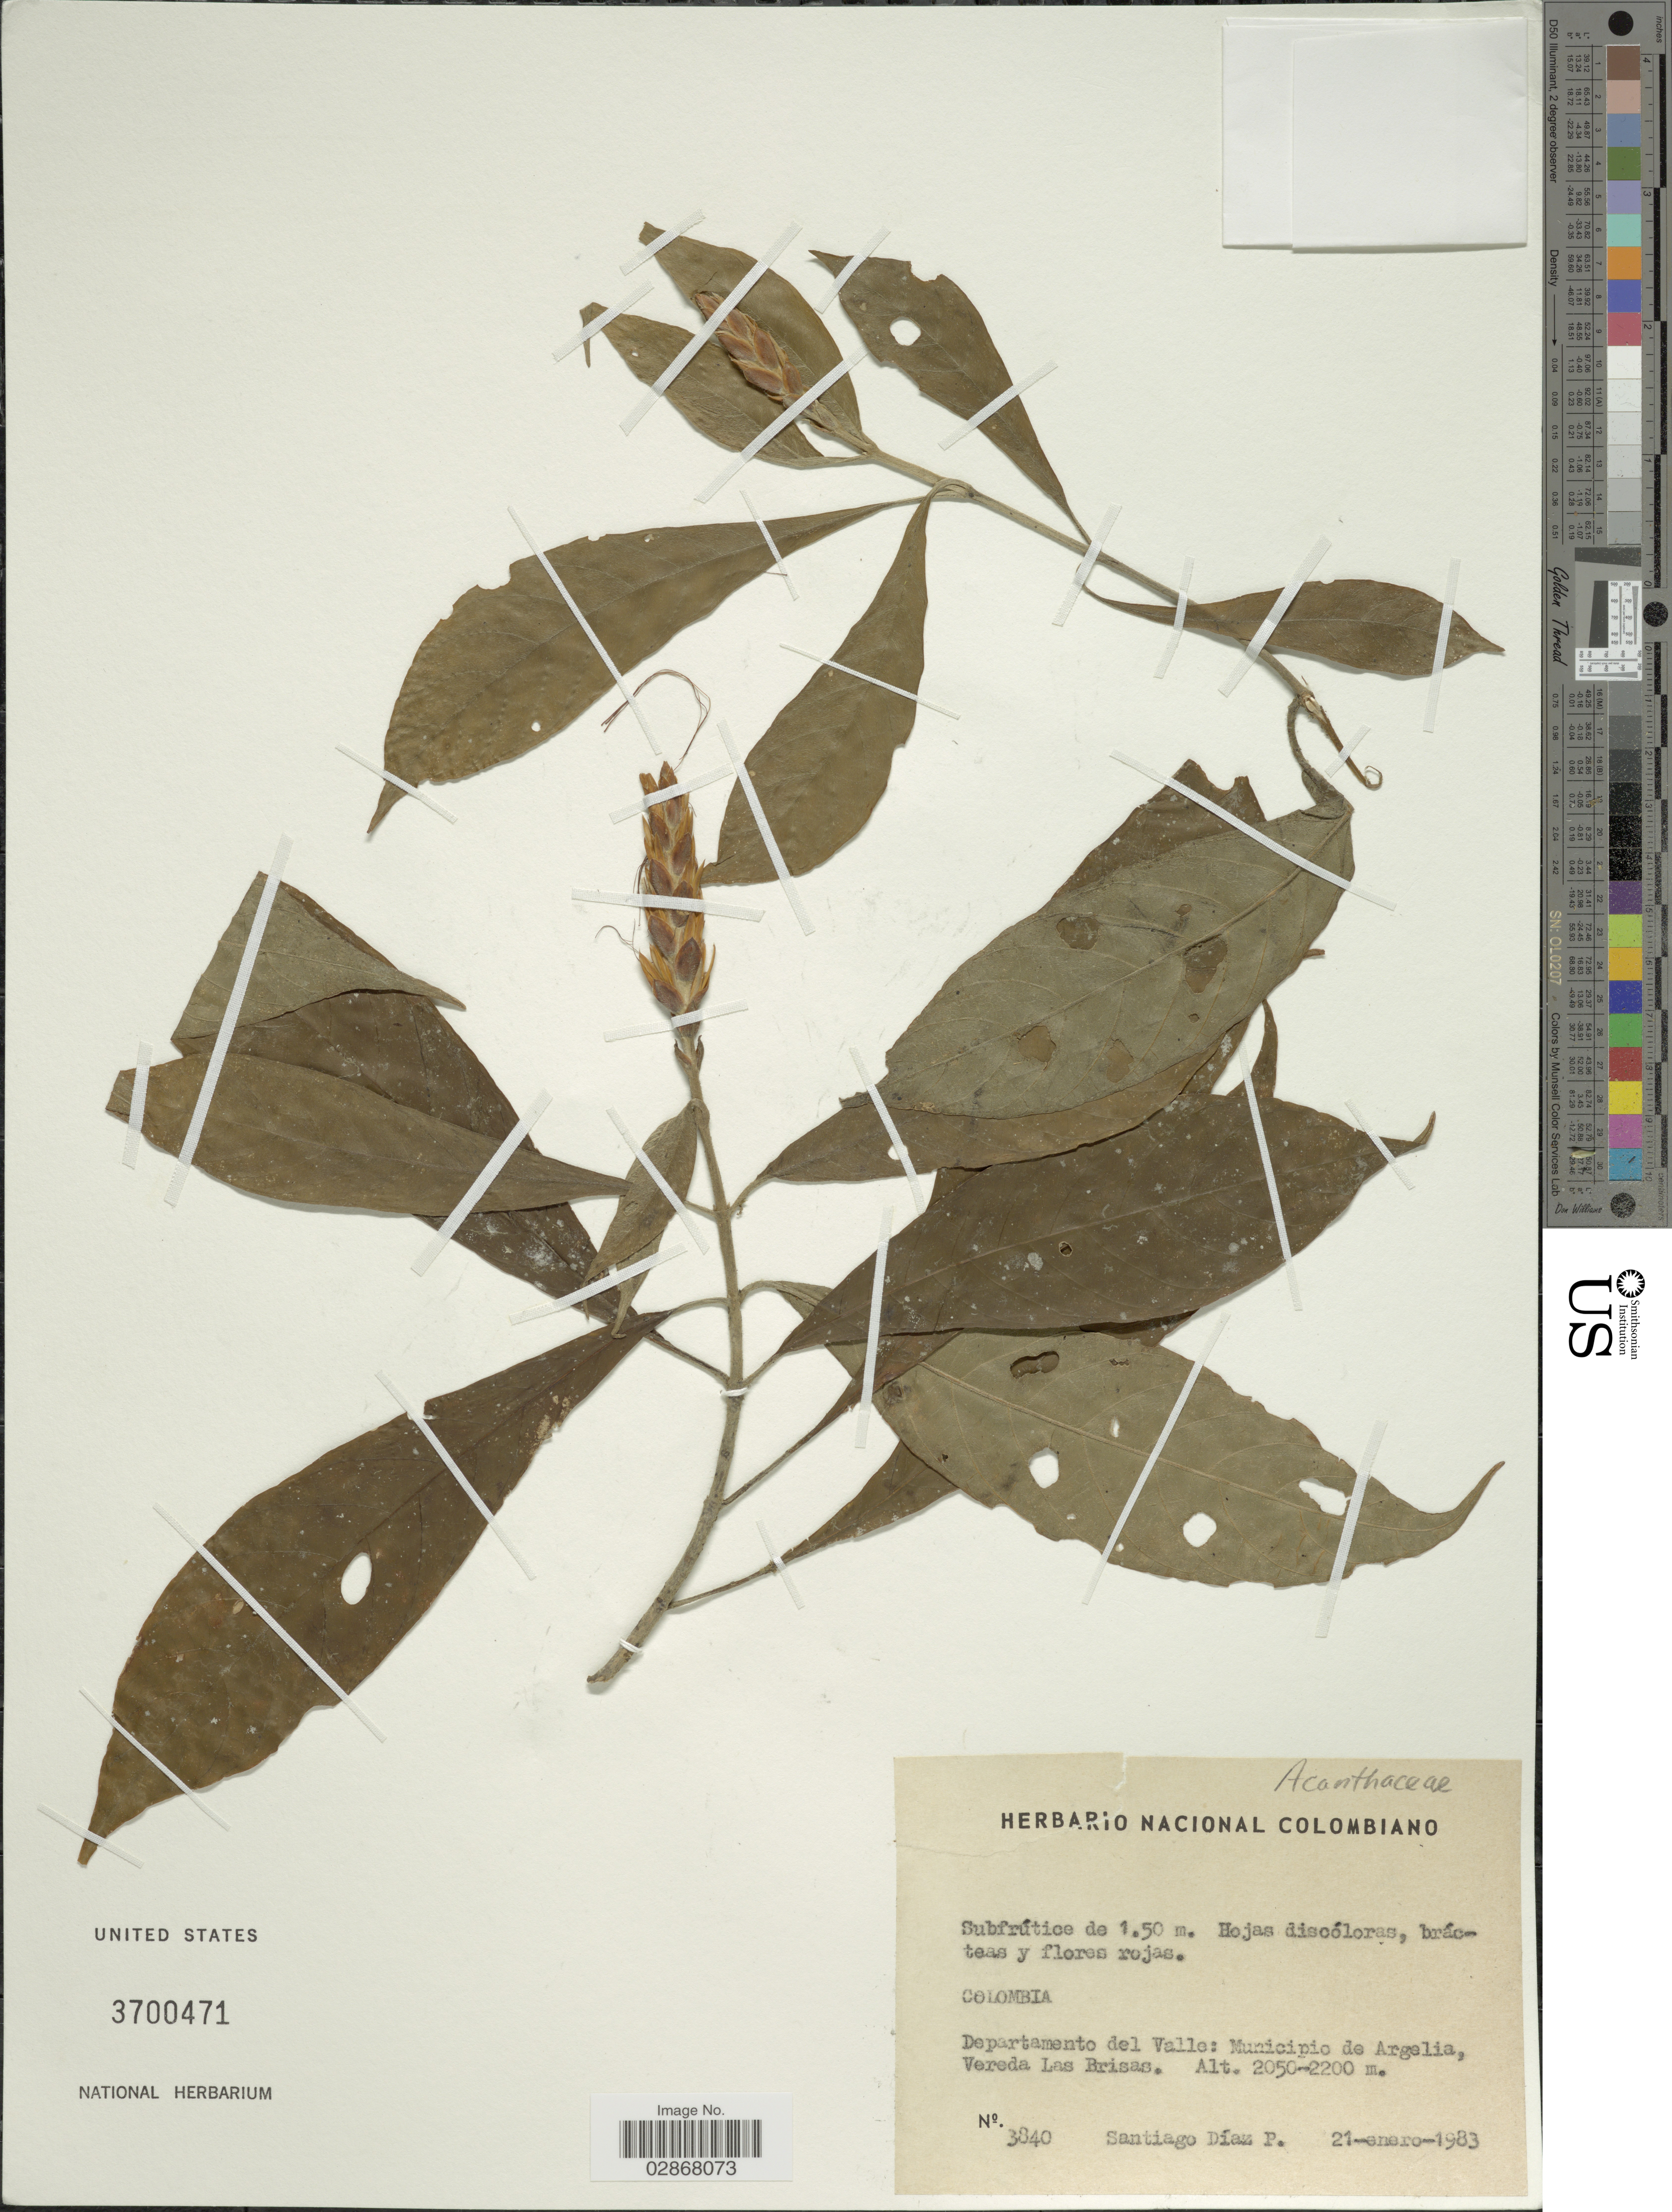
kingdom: Plantae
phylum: Tracheophyta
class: Magnoliopsida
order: Lamiales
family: Acanthaceae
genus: Aphelandra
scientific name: Aphelandra sp.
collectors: S. Diaz P.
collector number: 3840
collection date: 1983-01-21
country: Colombia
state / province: Valle del Cauca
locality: Departamento del Valle: Municipio de Argelia, Vereda Las Brisas.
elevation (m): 2050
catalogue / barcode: US 3700471